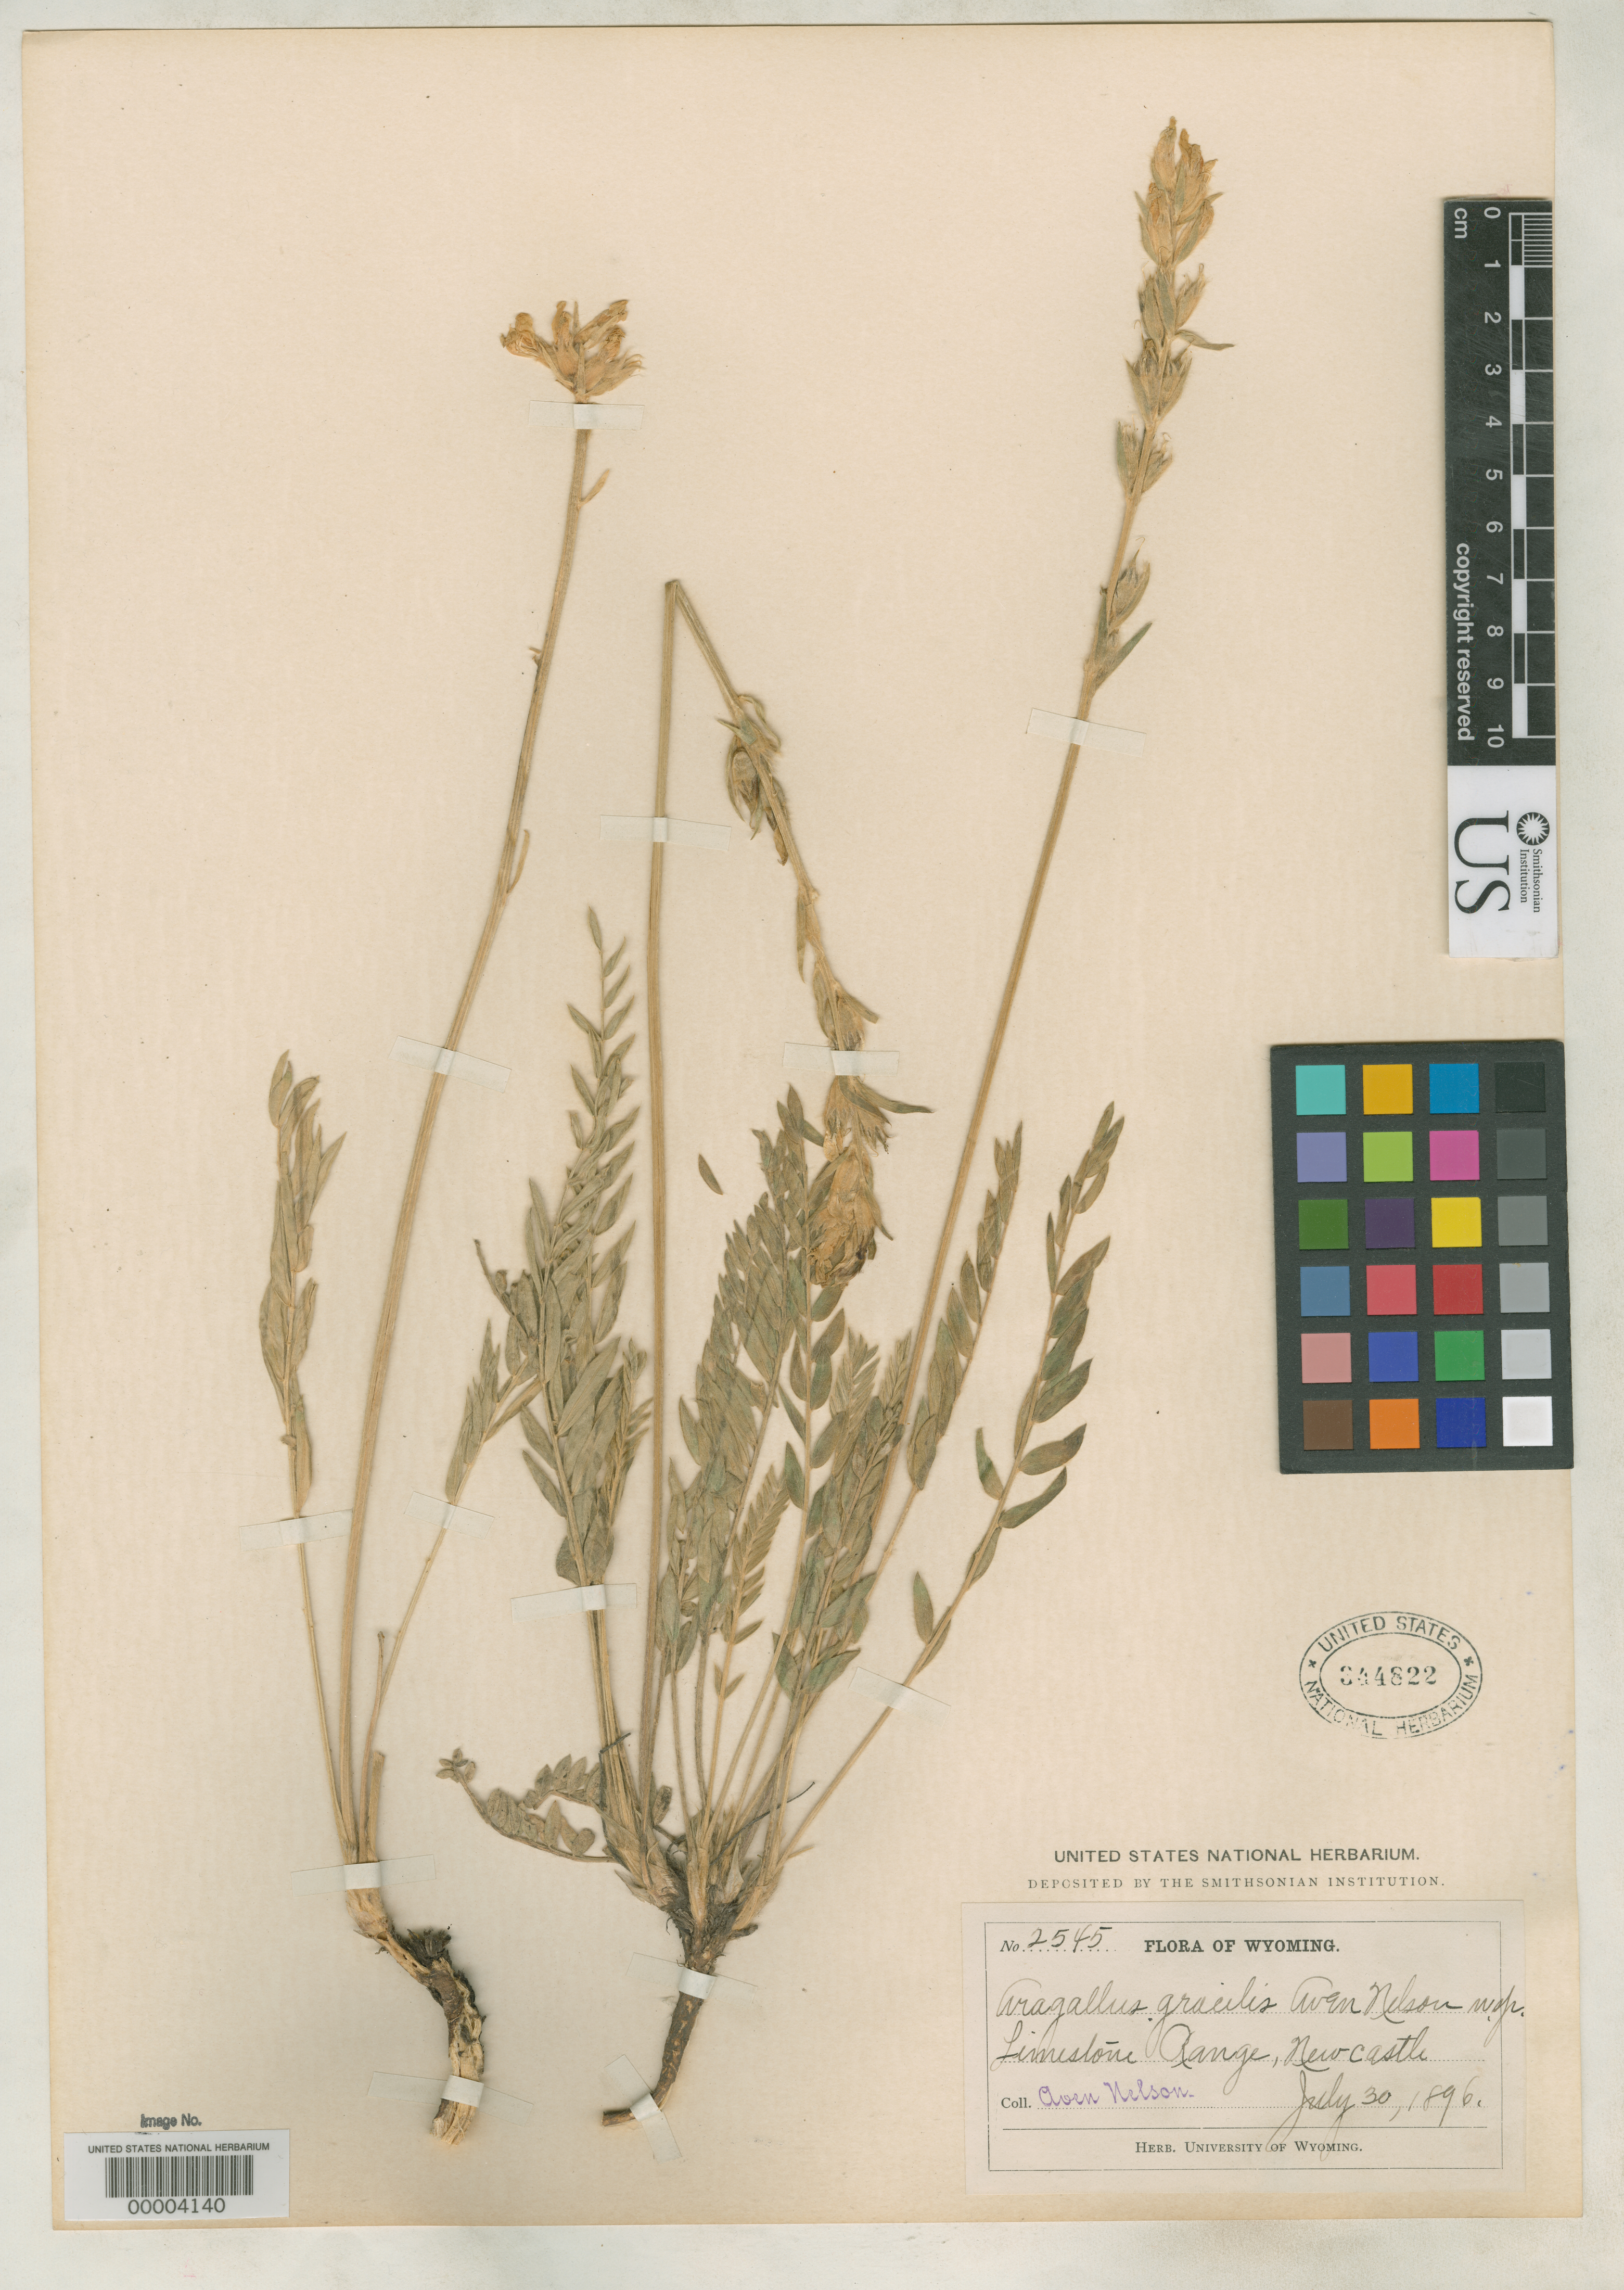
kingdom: Plantae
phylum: Tracheophyta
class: Magnoliopsida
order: Fabales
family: Fabaceae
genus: Aragallus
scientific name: Aragallus gracilis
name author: A. Nelson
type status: Type Fragment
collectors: A. Nelson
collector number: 2545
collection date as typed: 30 Jul 1896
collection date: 1896-07-30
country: United States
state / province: Wyoming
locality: Black Hills.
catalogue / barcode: US 344822